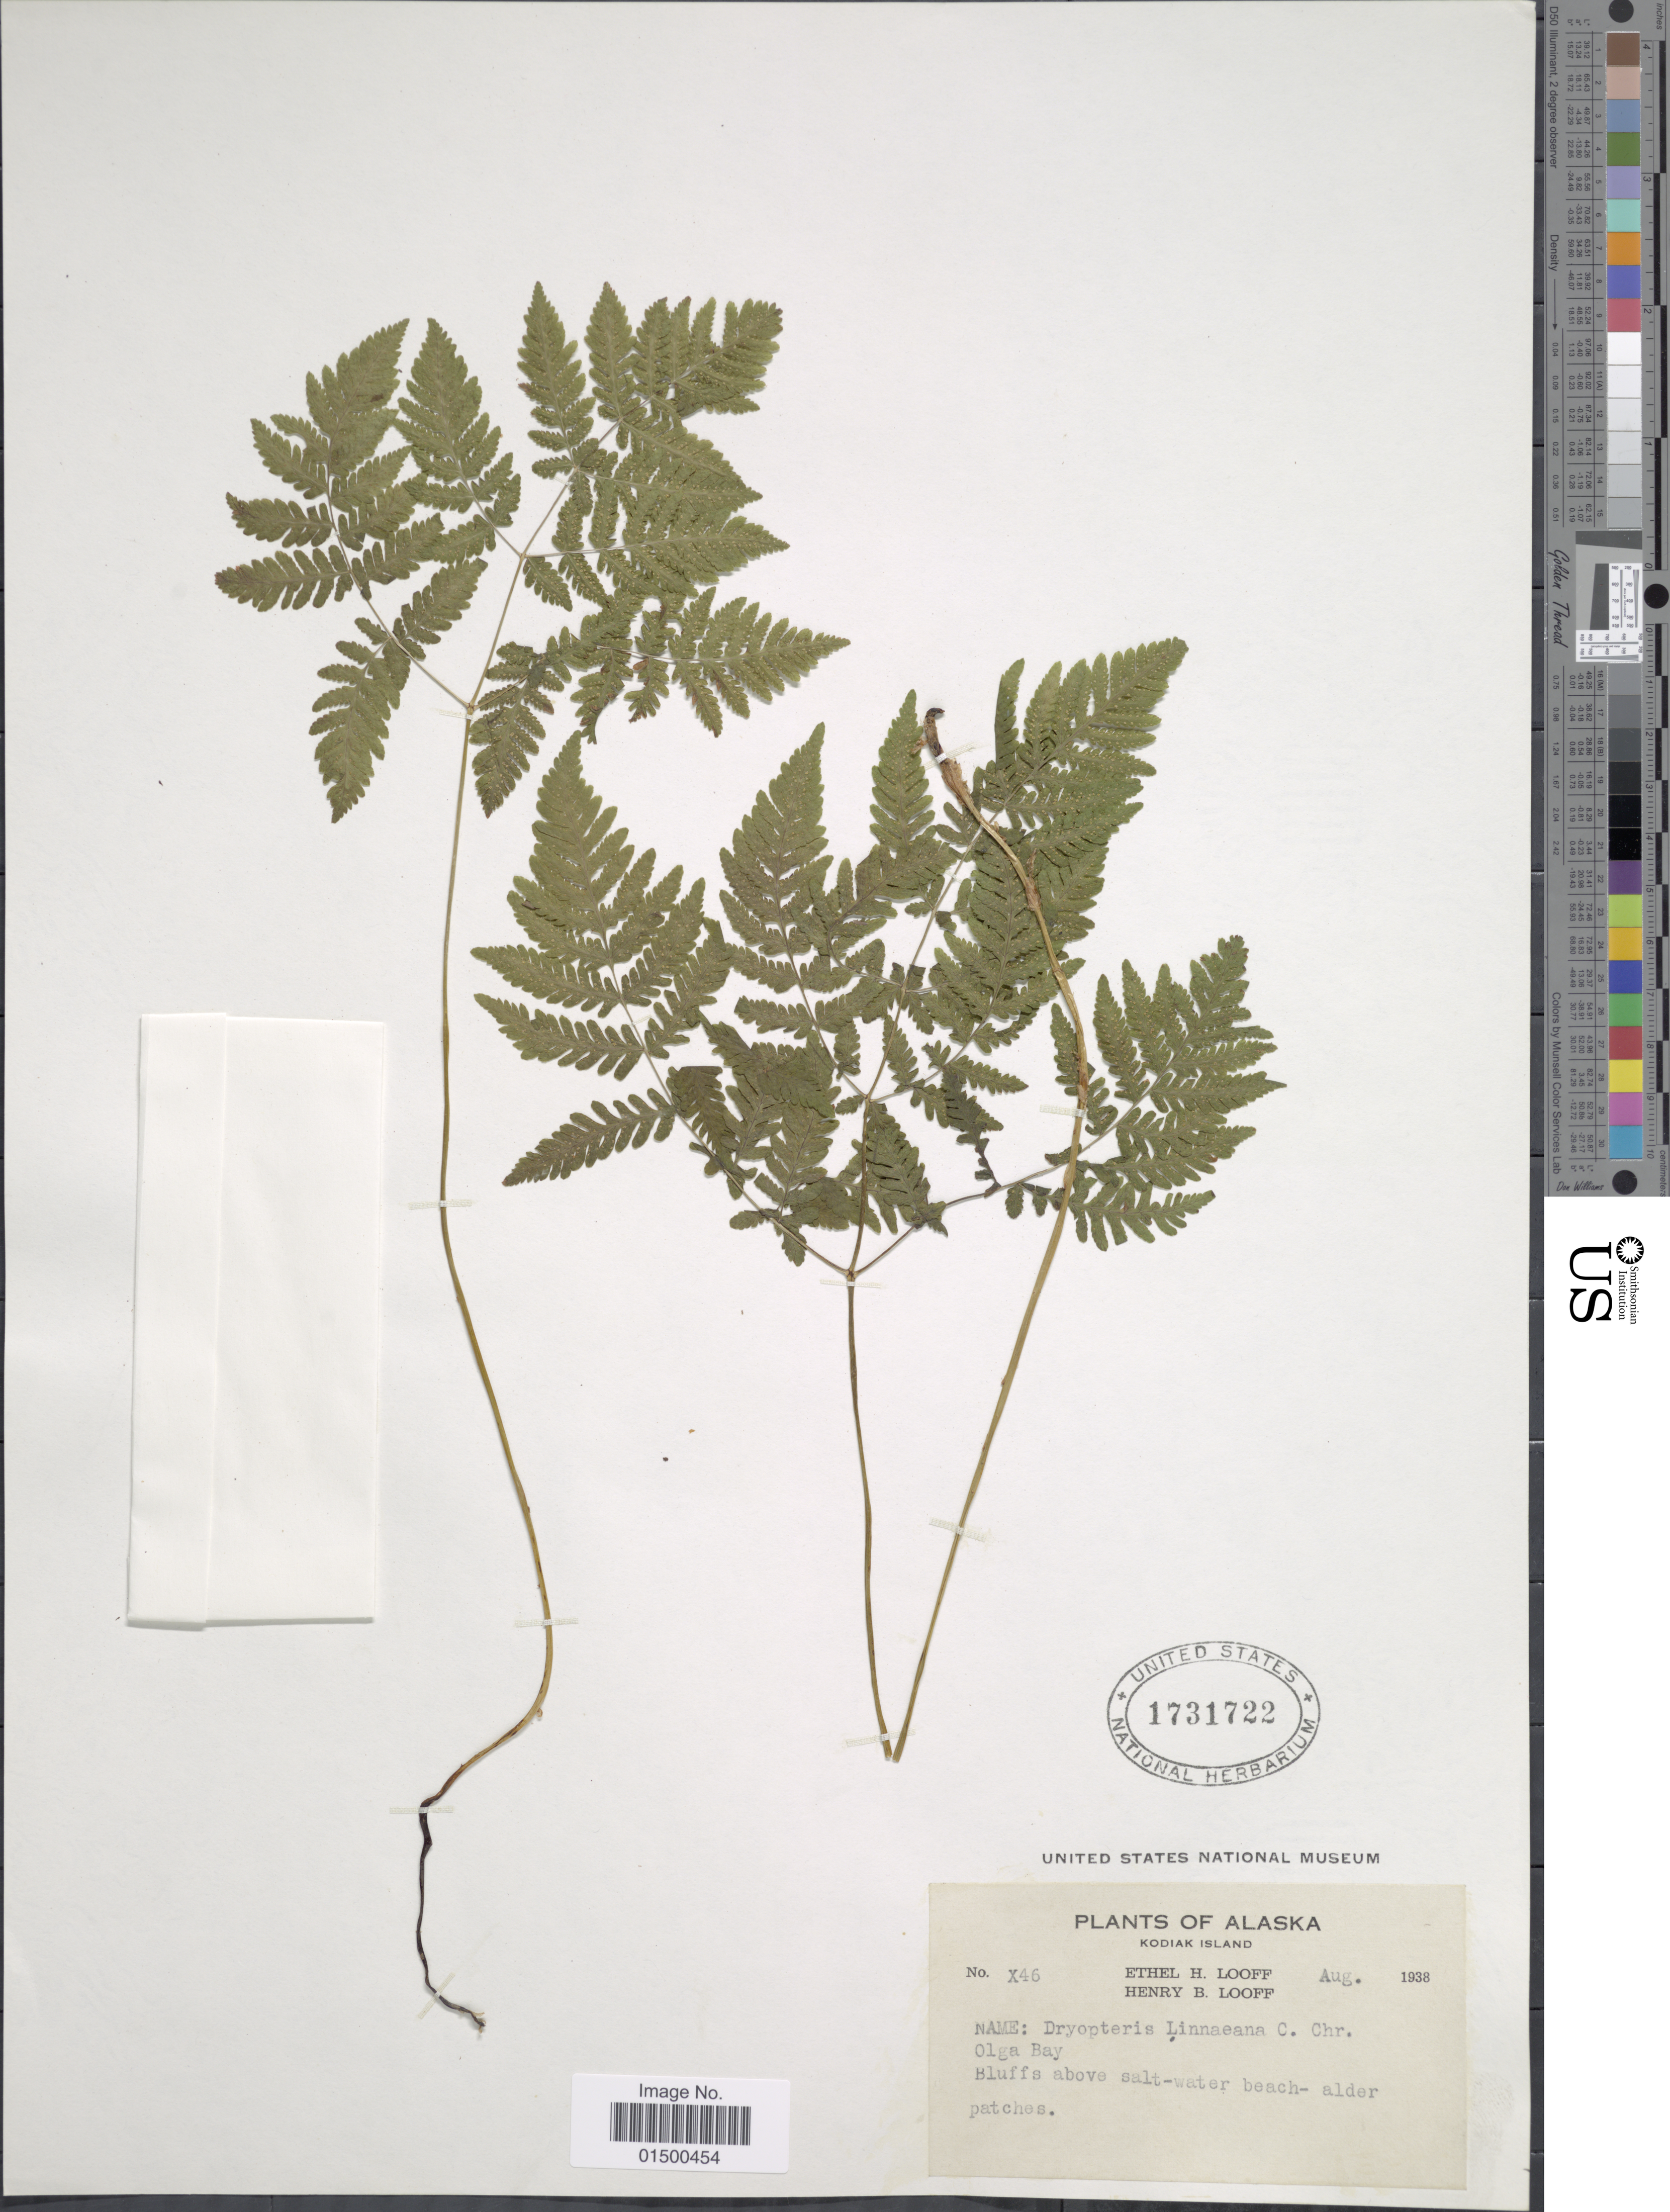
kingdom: Plantae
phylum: Tracheophyta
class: Polypodiopsida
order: Polypodiales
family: Cystopteridaceae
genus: Gymnocarpium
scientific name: Gymnocarpium x intermedium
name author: Sarvela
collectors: E. Looff & H. Looff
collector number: X46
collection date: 1938-08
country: United States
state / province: Alaska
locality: Kodiak Island, Olga Bay, Bluffs above salt-water beach-alder patches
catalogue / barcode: US 1731722